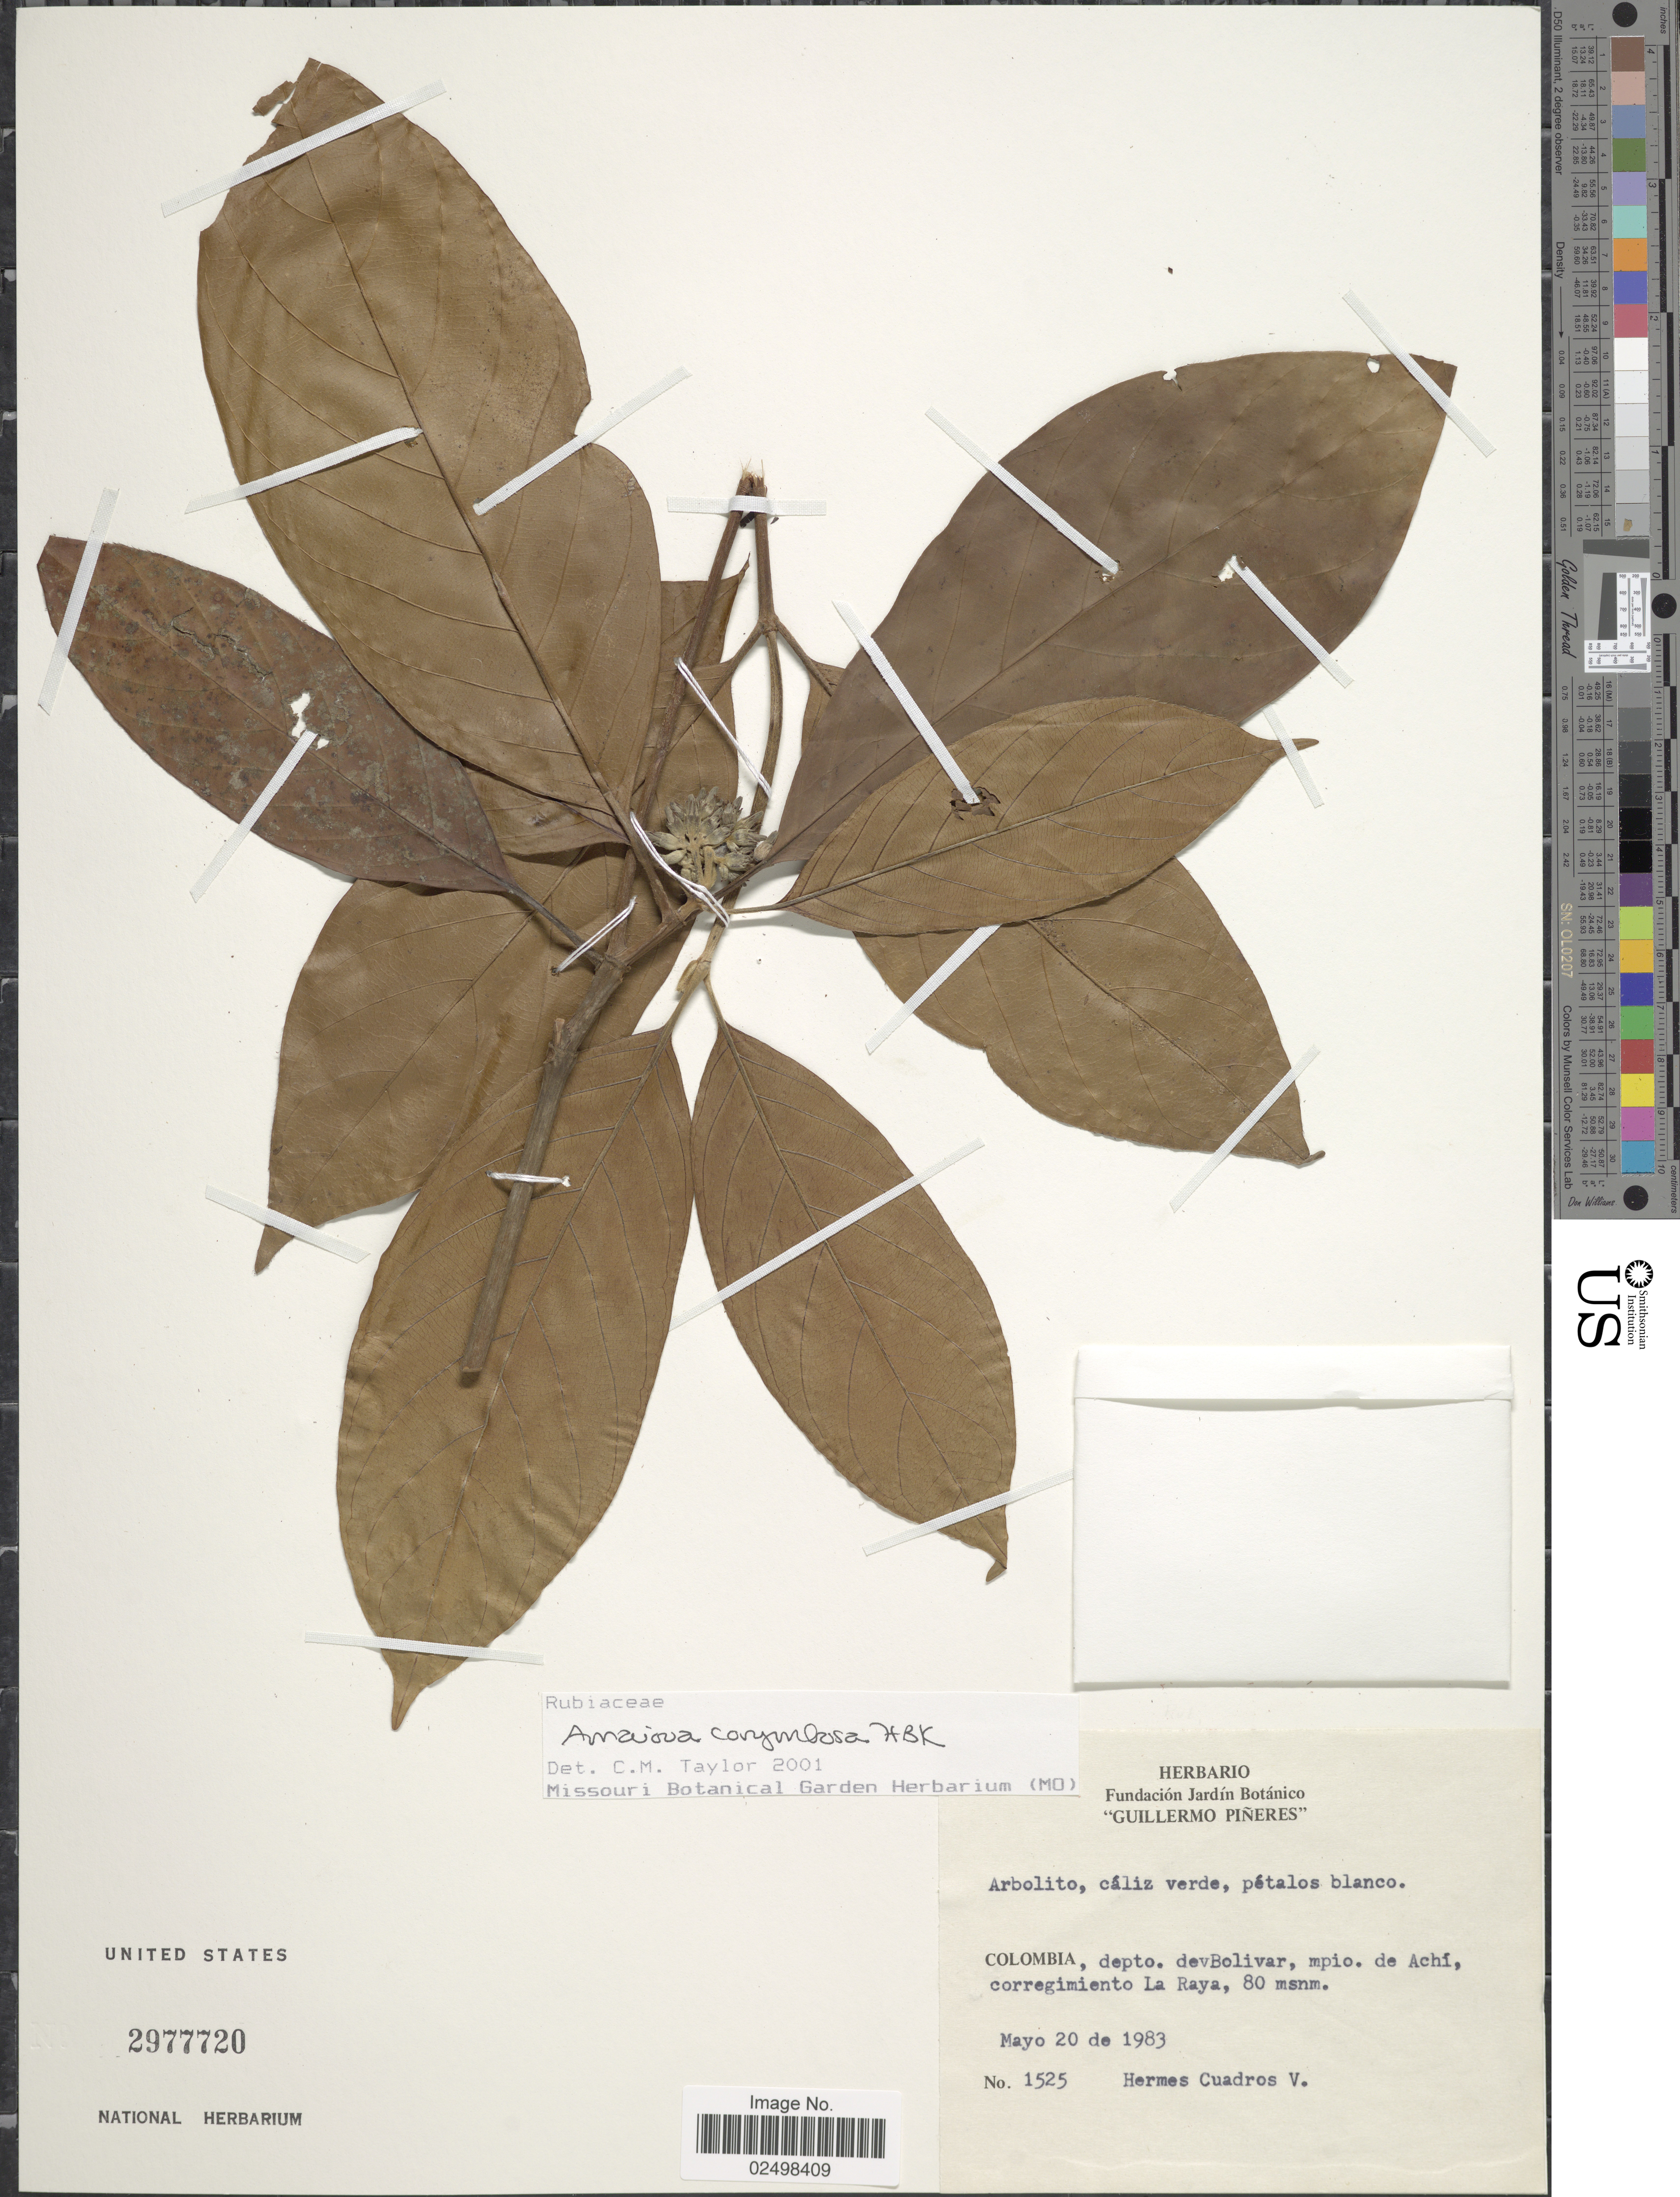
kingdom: Plantae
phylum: Tracheophyta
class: Magnoliopsida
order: Gentianales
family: Rubiaceae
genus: Amaioua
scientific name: Amaioua corymbosa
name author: Kunth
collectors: H. Cuadros V.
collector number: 1525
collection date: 1983-05-20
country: Colombia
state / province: Bolívar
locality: Mpio de Achi, corregimineto La Raya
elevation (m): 80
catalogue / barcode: US 2977720